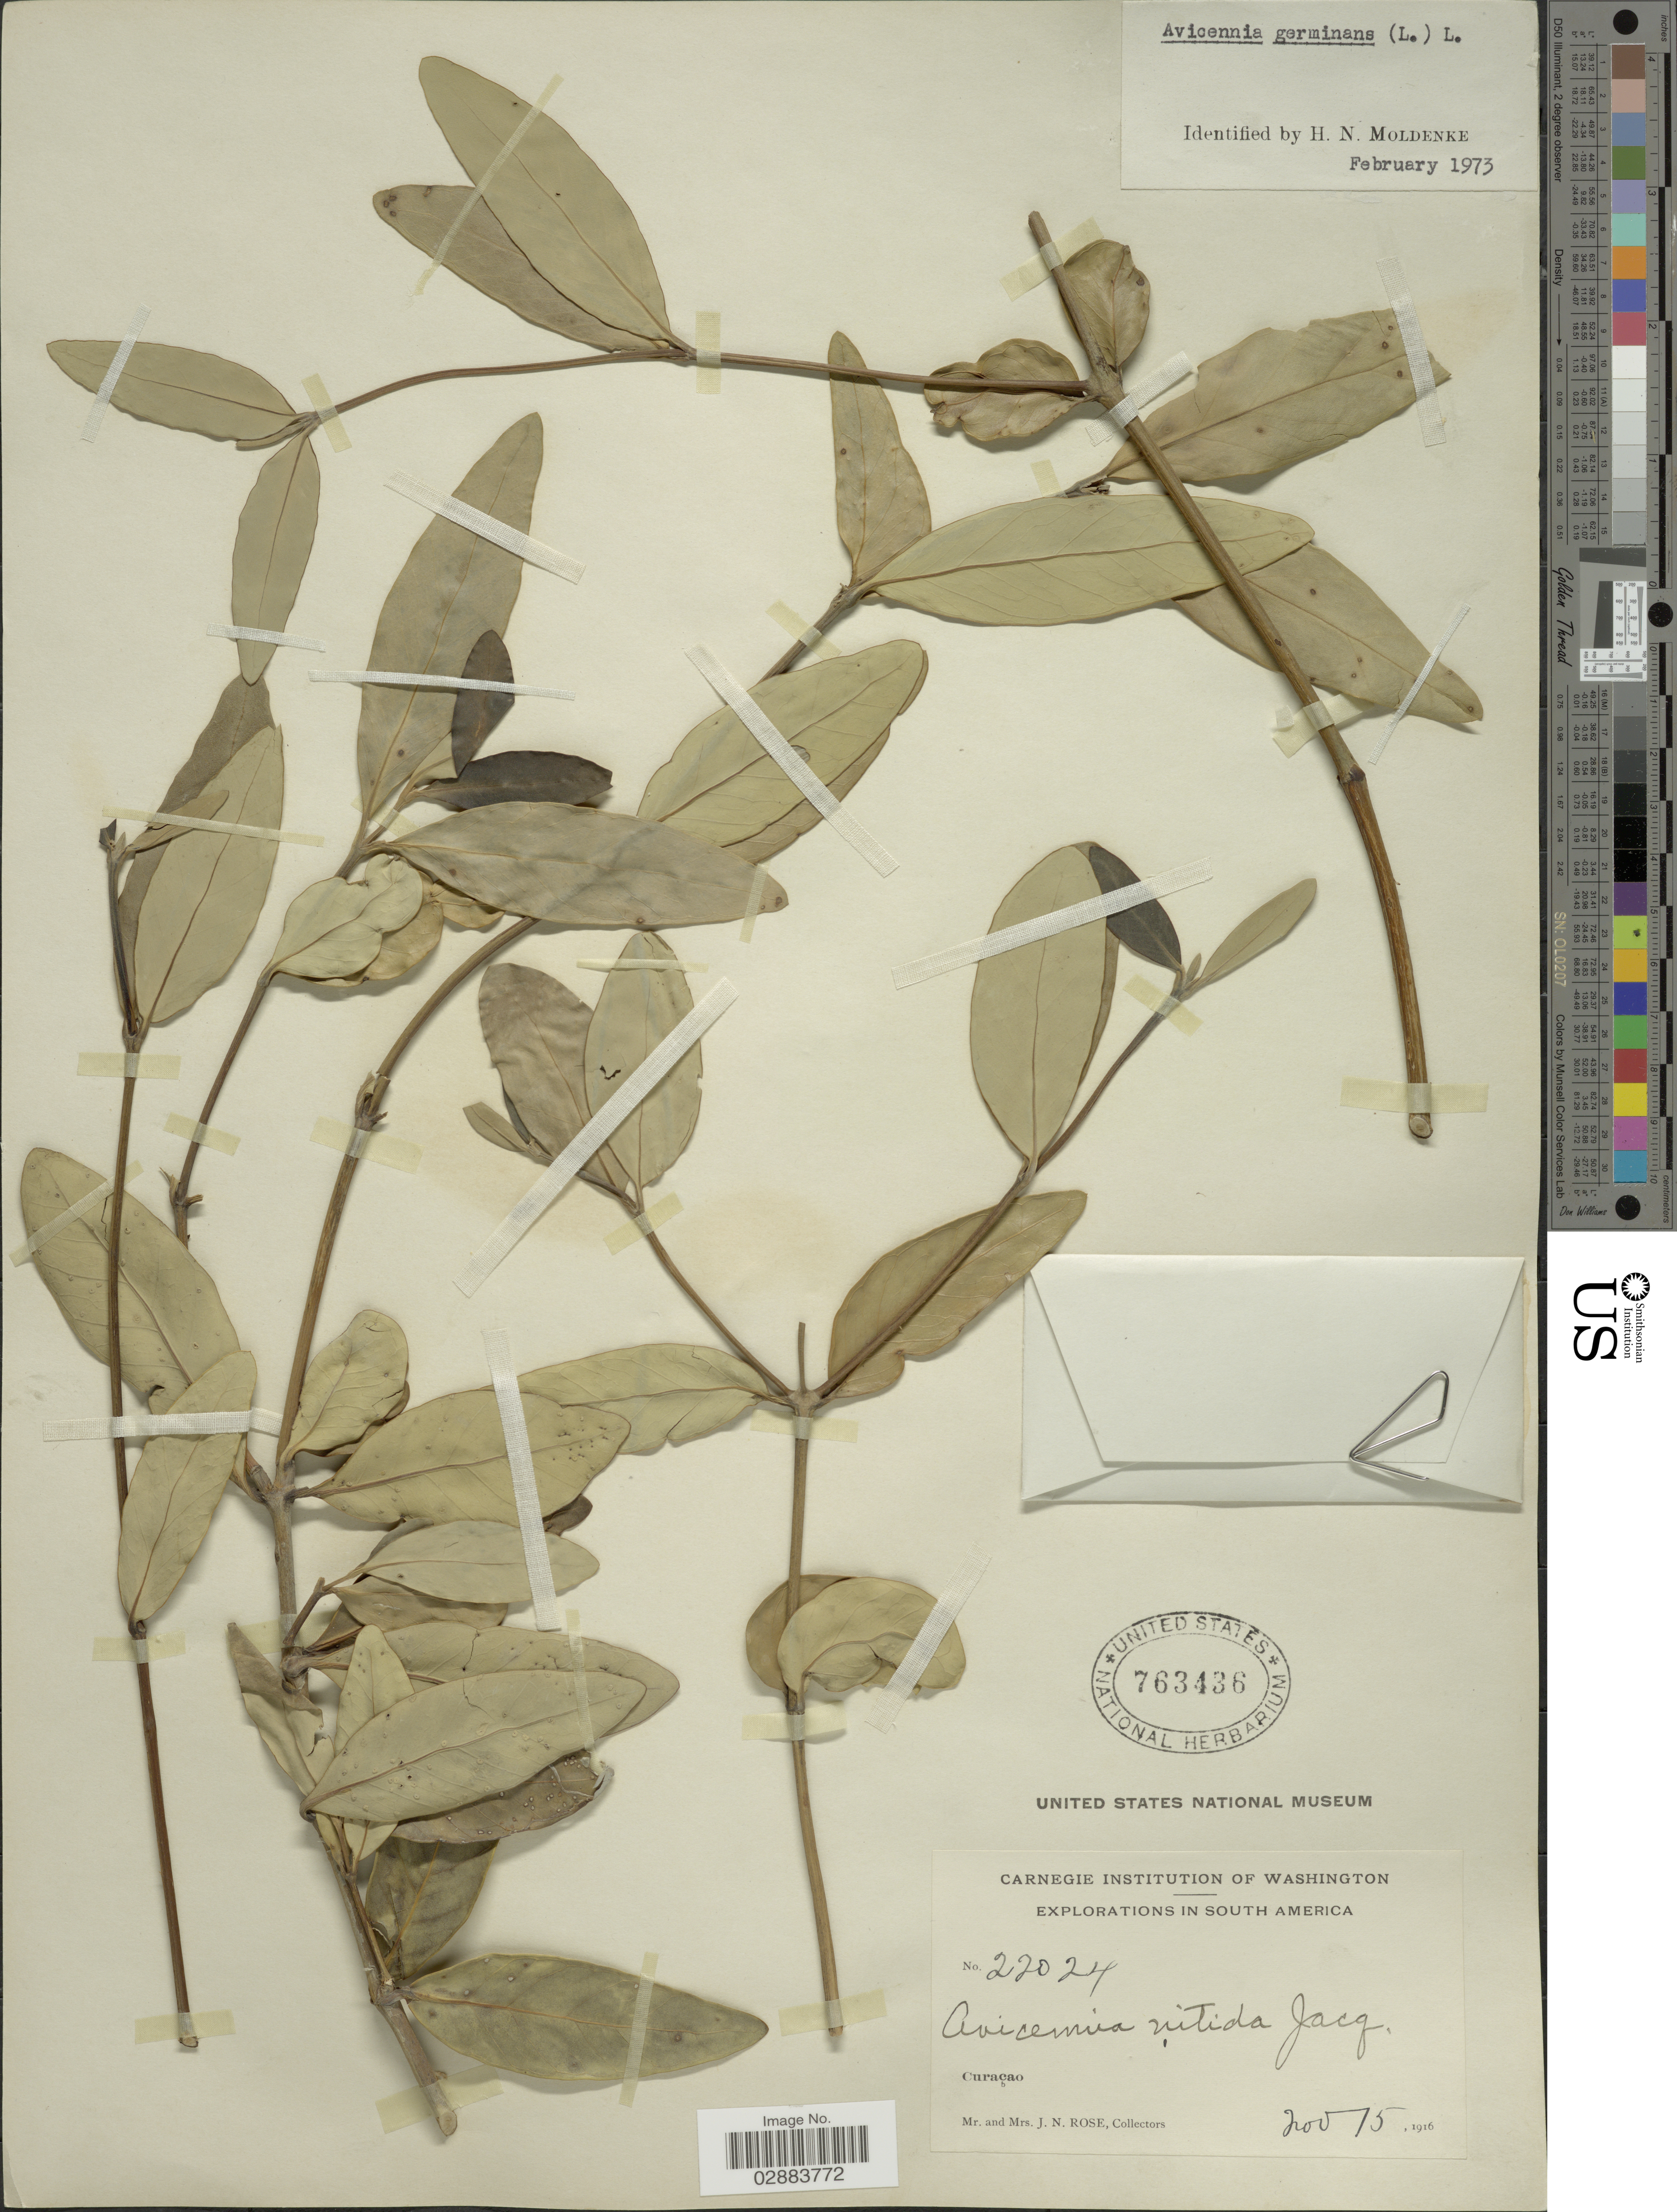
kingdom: Plantae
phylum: Tracheophyta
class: Magnoliopsida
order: Lamiales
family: Acanthaceae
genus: Avicennia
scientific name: Avicennia germinans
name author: (L.) L.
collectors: J. N. Rose & L. B. Rose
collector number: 22024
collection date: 1916-11-15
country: Curaçao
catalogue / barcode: US 763436